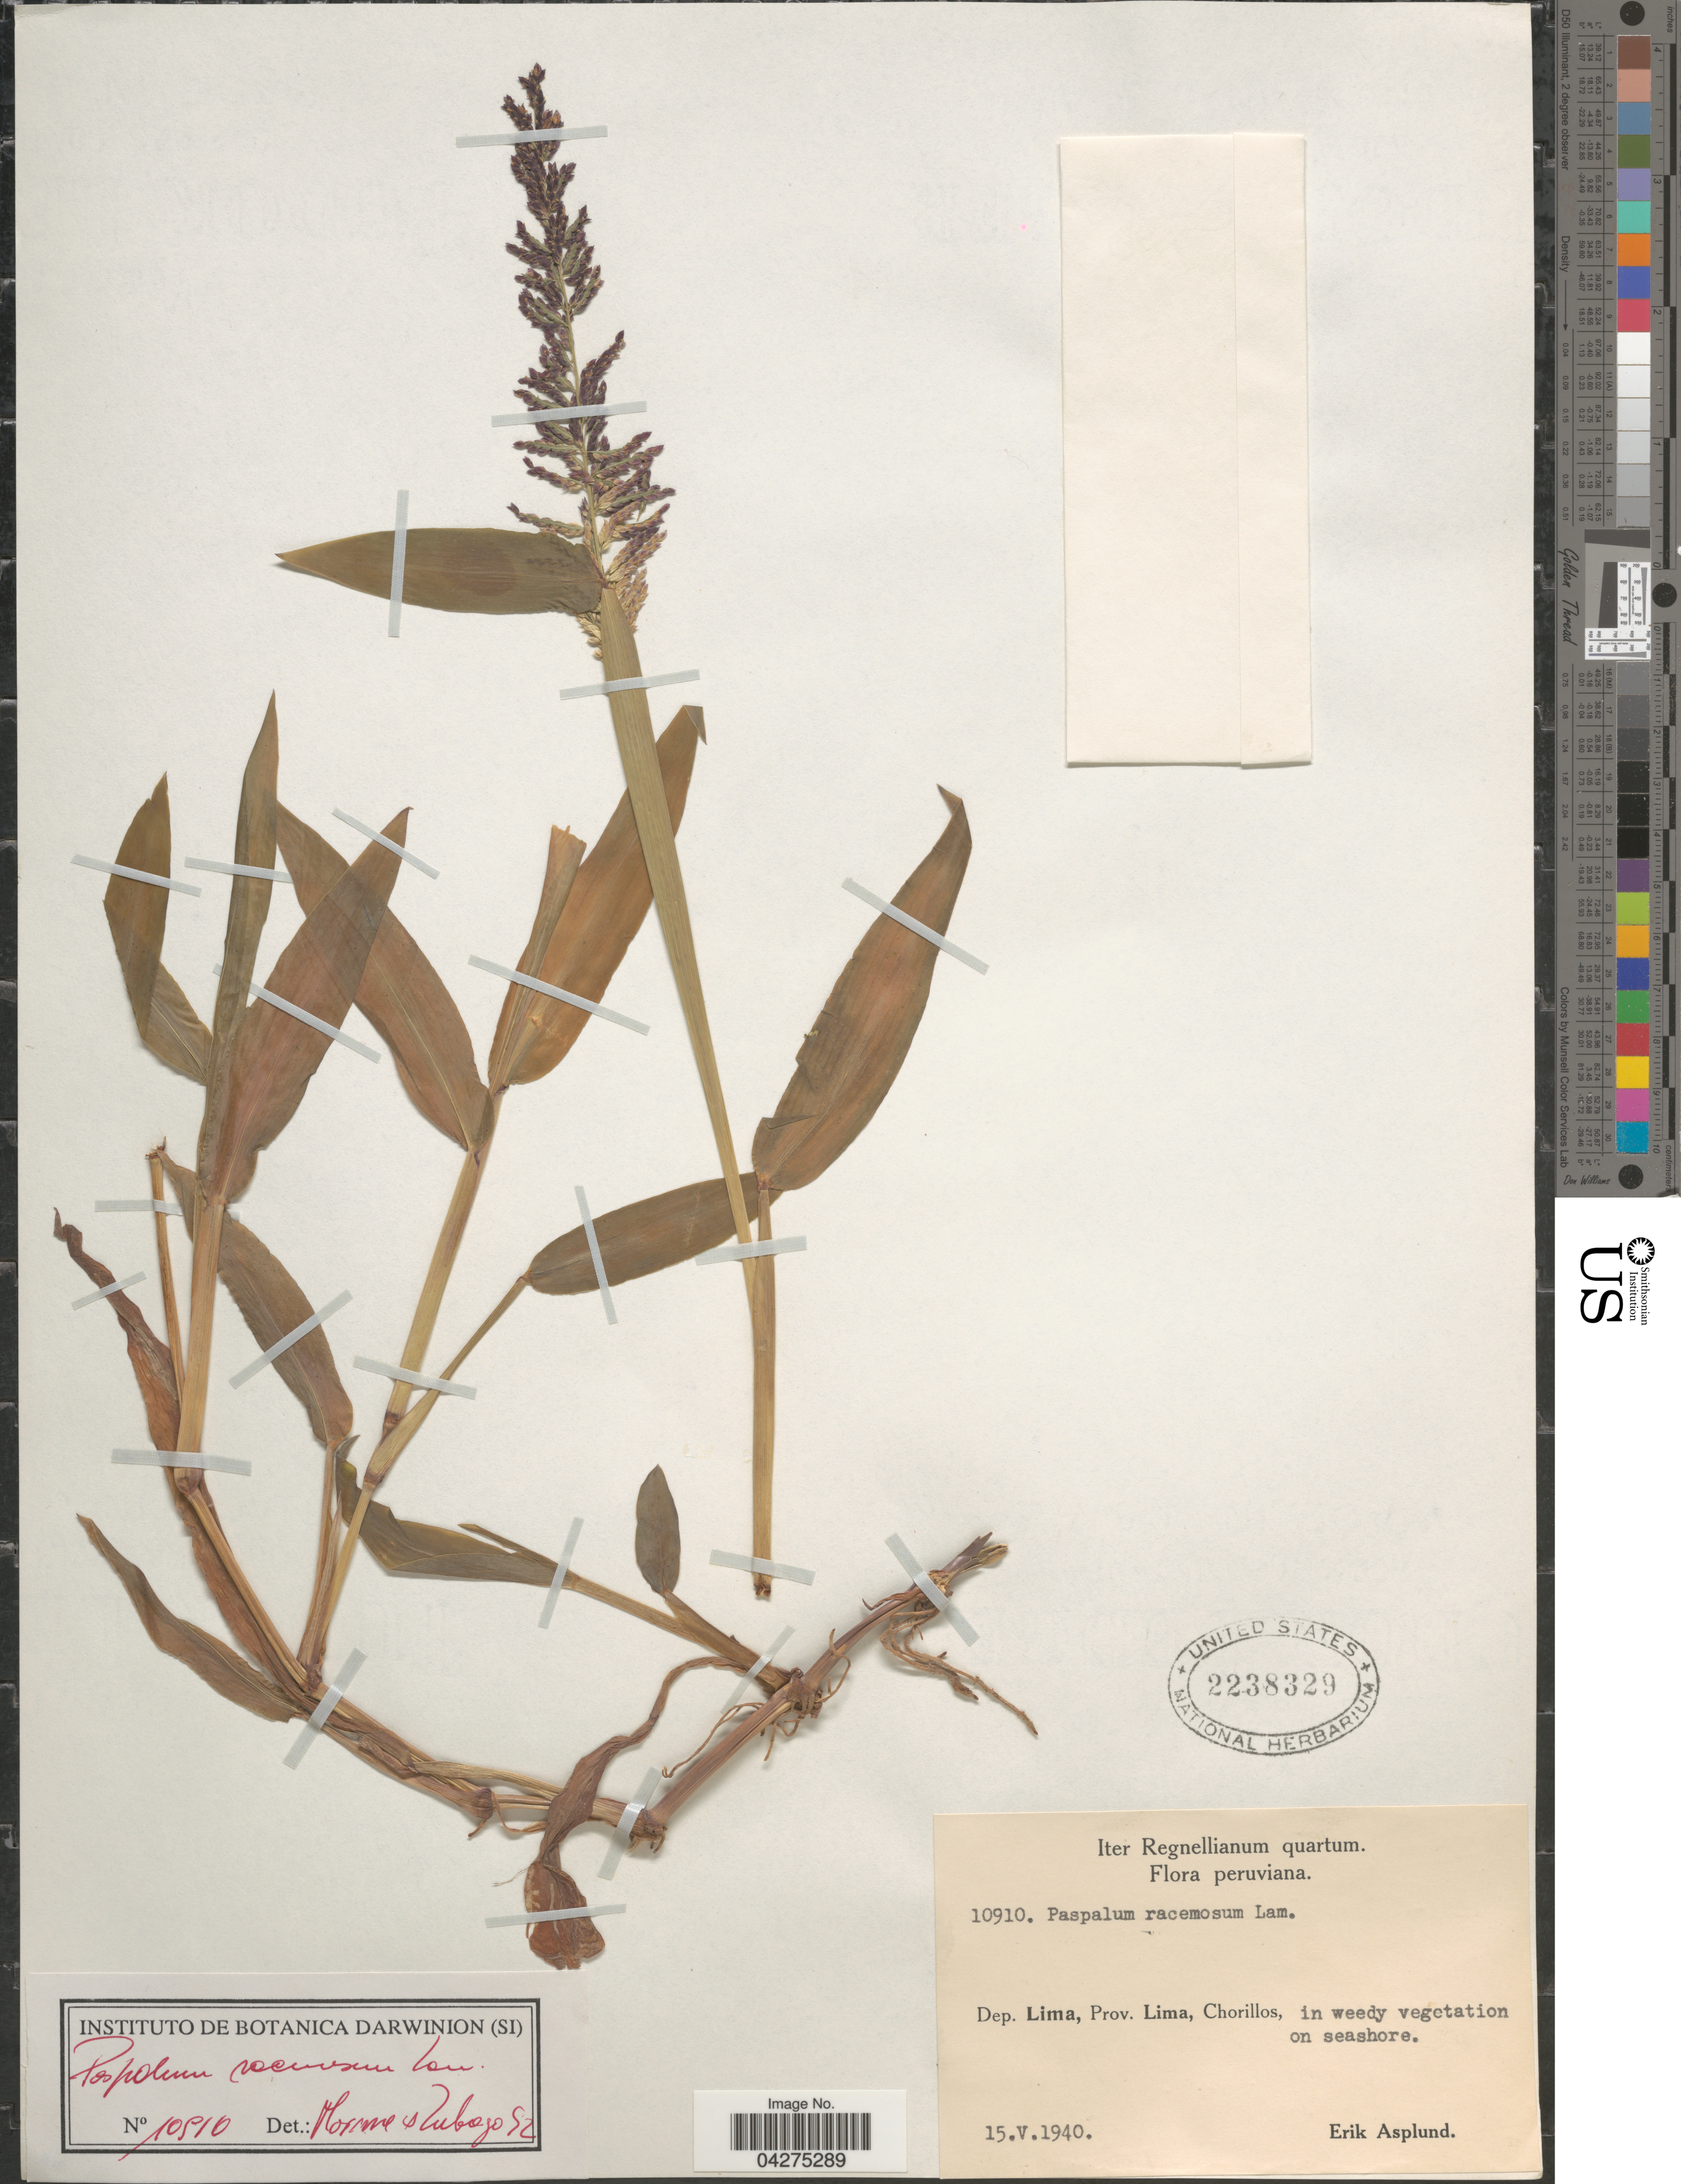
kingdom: Plantae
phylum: Tracheophyta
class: Liliopsida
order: Poales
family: Poaceae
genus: Paspalum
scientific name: Paspalum racemosum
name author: Lam.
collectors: E. Asplund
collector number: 10910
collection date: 1940-05-15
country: Peru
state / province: Lima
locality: Iter Regnellianum quartum. Dep. Lima, Chorillos, in weedy vegetation on seashore.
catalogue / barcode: US 2238329